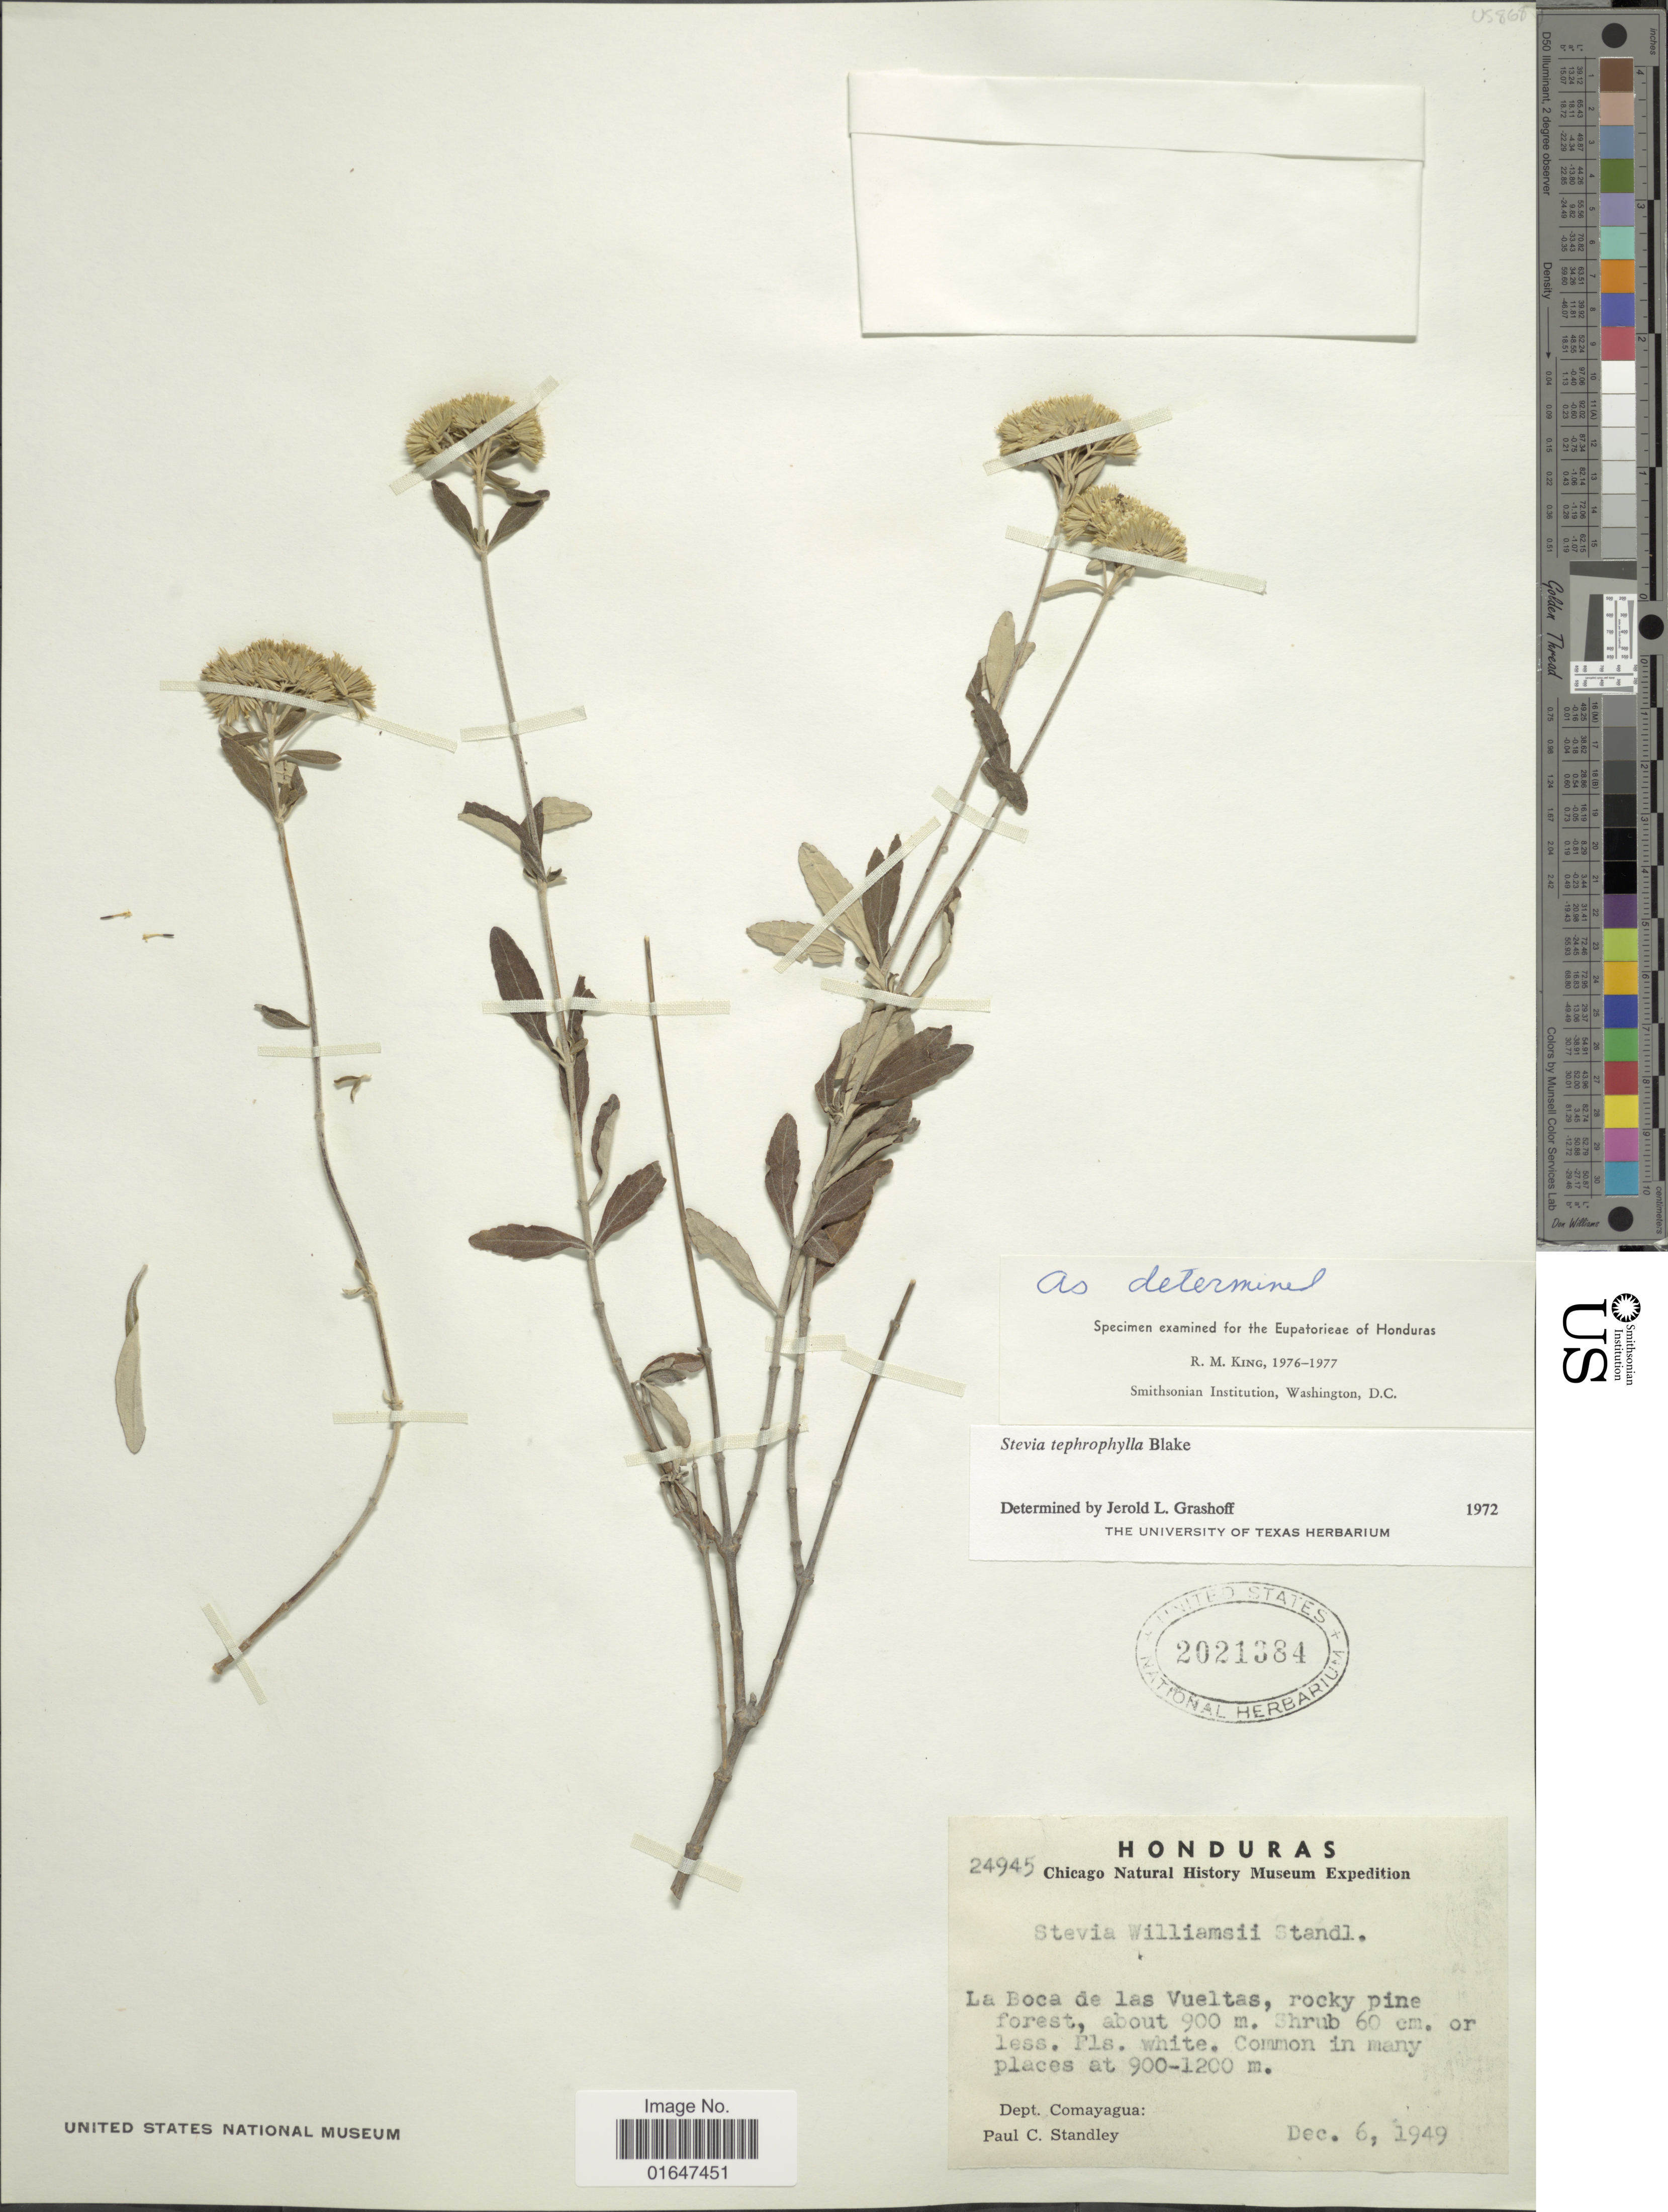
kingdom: Plantae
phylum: Tracheophyta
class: Magnoliopsida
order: Asterales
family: Asteraceae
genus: Stevia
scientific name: Stevia tephrophylla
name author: S.F. Blake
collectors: P. C. Standley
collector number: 24945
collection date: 1949-12-06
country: Honduras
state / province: Comayagua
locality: La Boca de las Vueltas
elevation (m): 900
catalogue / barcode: US 2021384